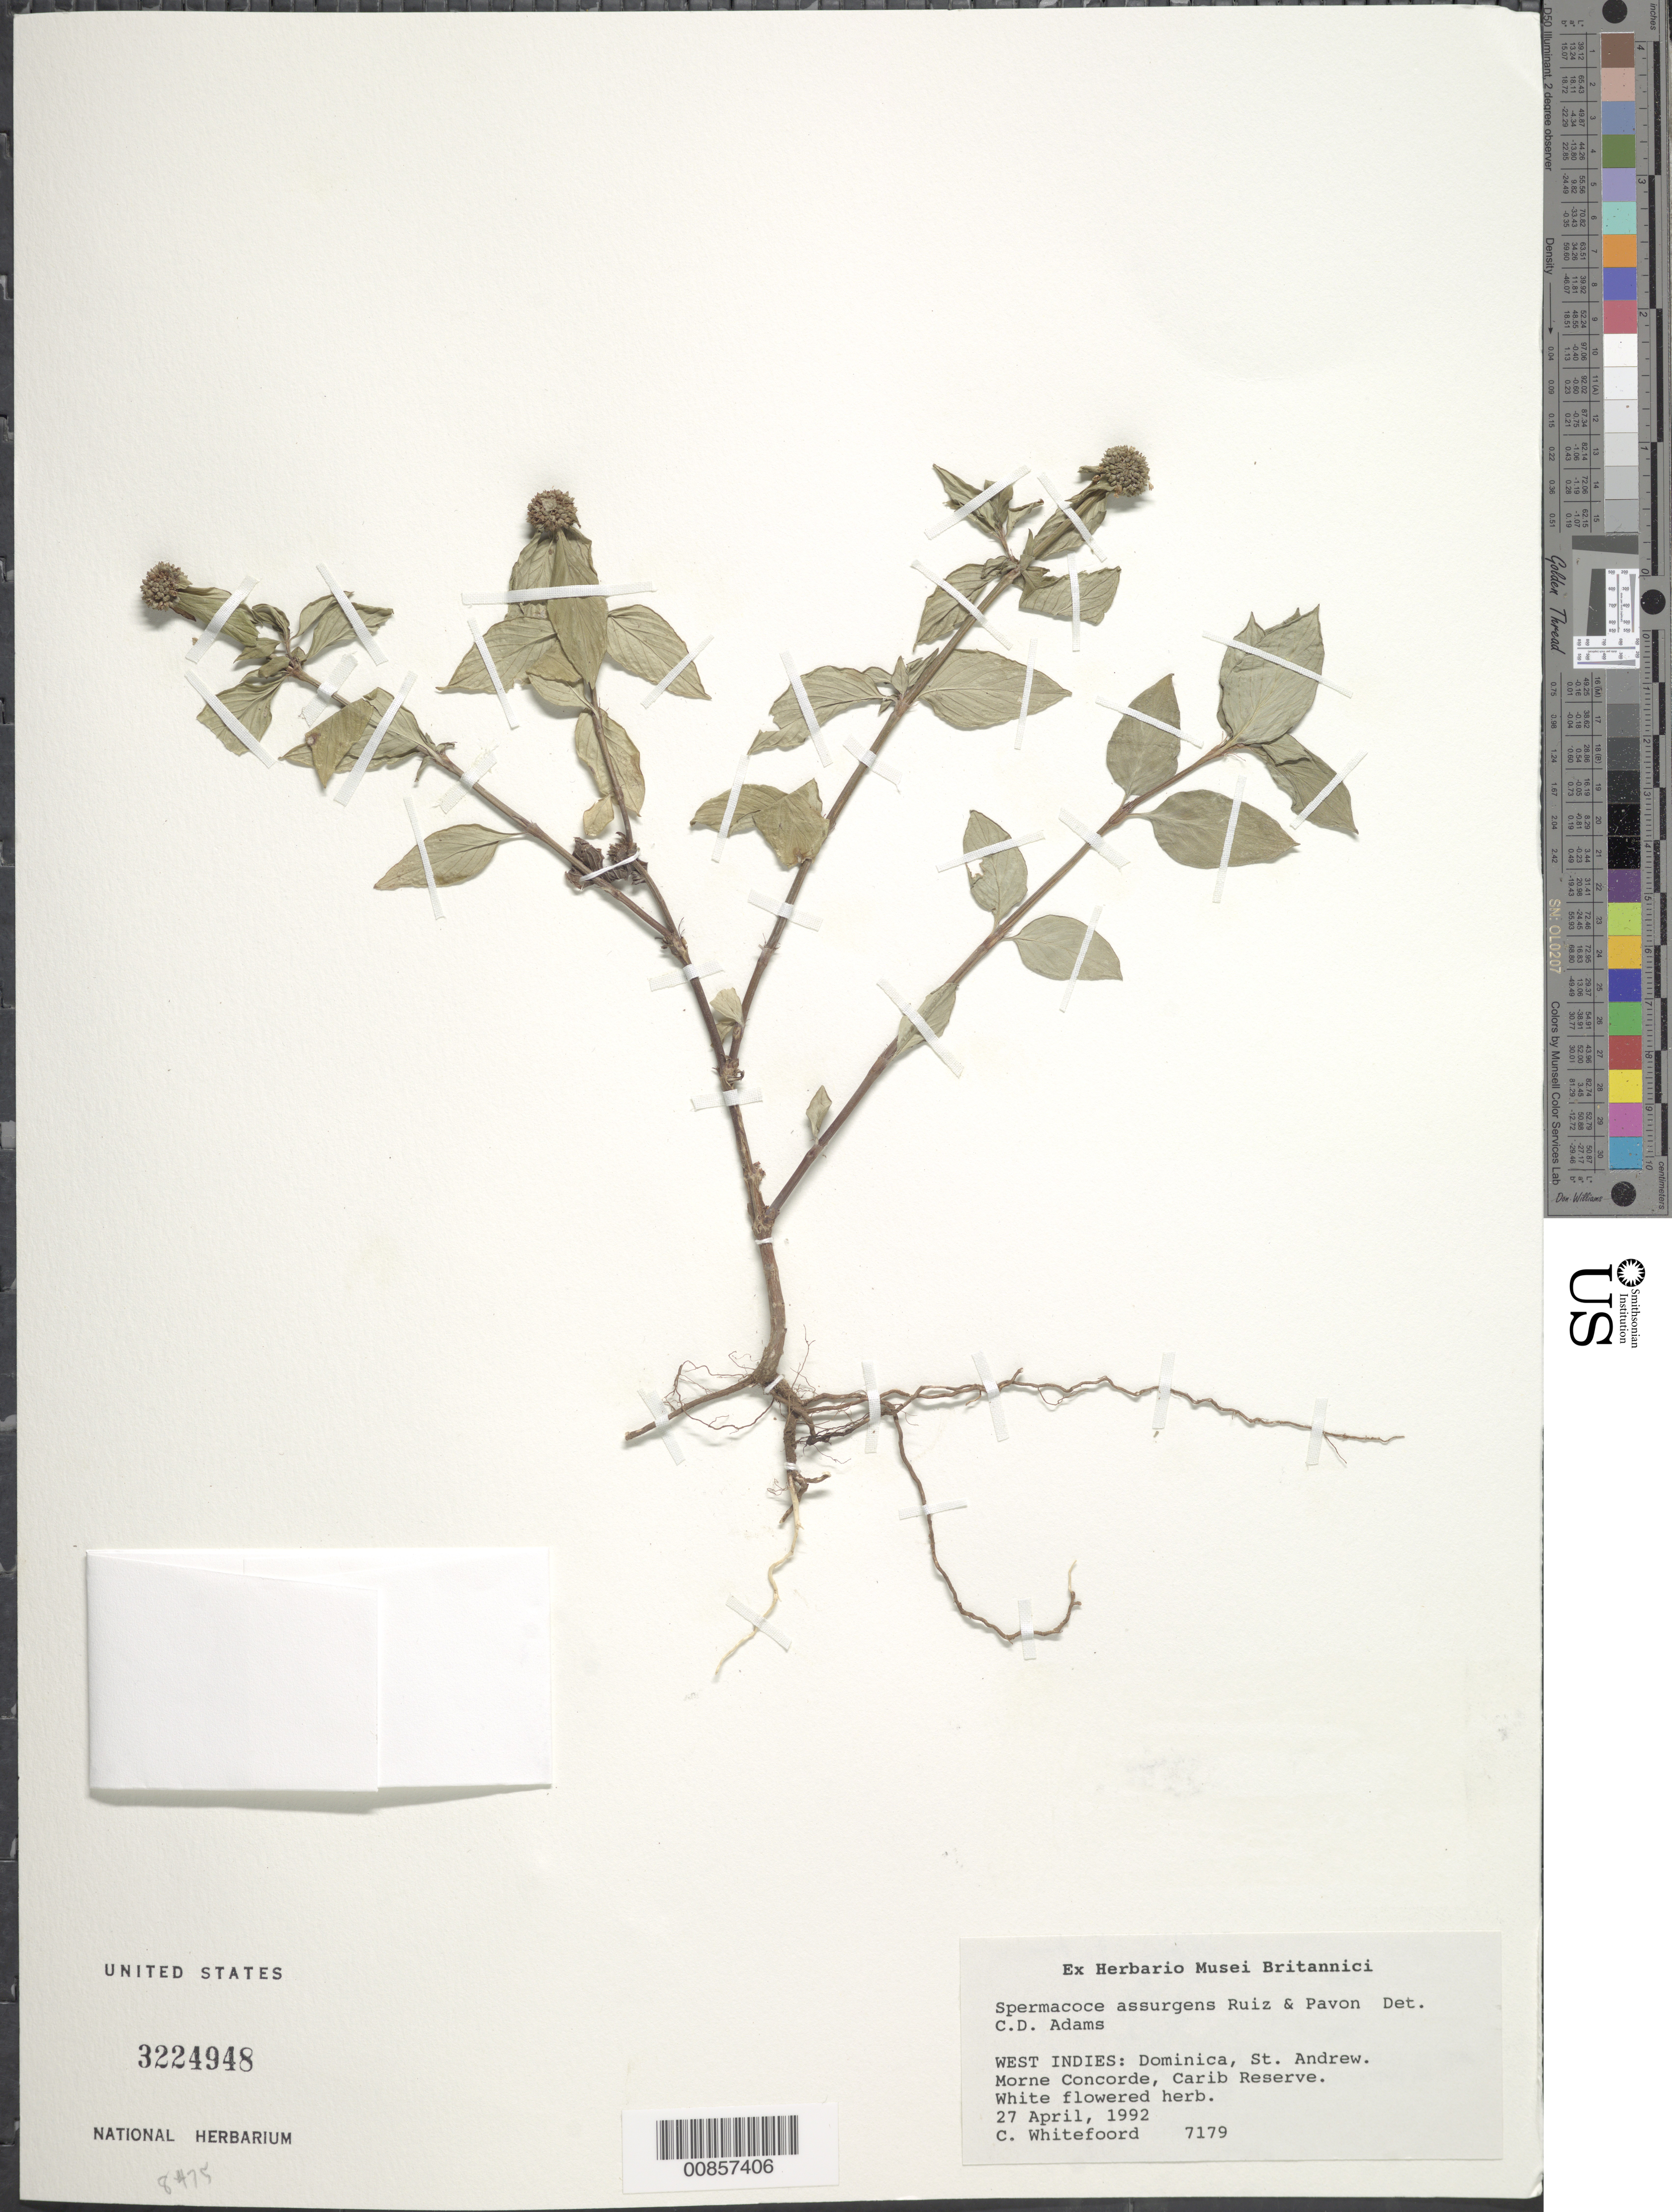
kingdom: Plantae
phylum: Tracheophyta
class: Magnoliopsida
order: Gentianales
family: Rubiaceae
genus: Spermacoce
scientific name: Spermacoce remota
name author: Lam.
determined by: Adams, C. D.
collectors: C. Whitefoord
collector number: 7179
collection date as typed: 27 Apr 1992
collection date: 1992-04-27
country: Dominica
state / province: St. Andrew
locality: Morne Concorde, Carib Reserve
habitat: Morne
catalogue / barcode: US 3224948